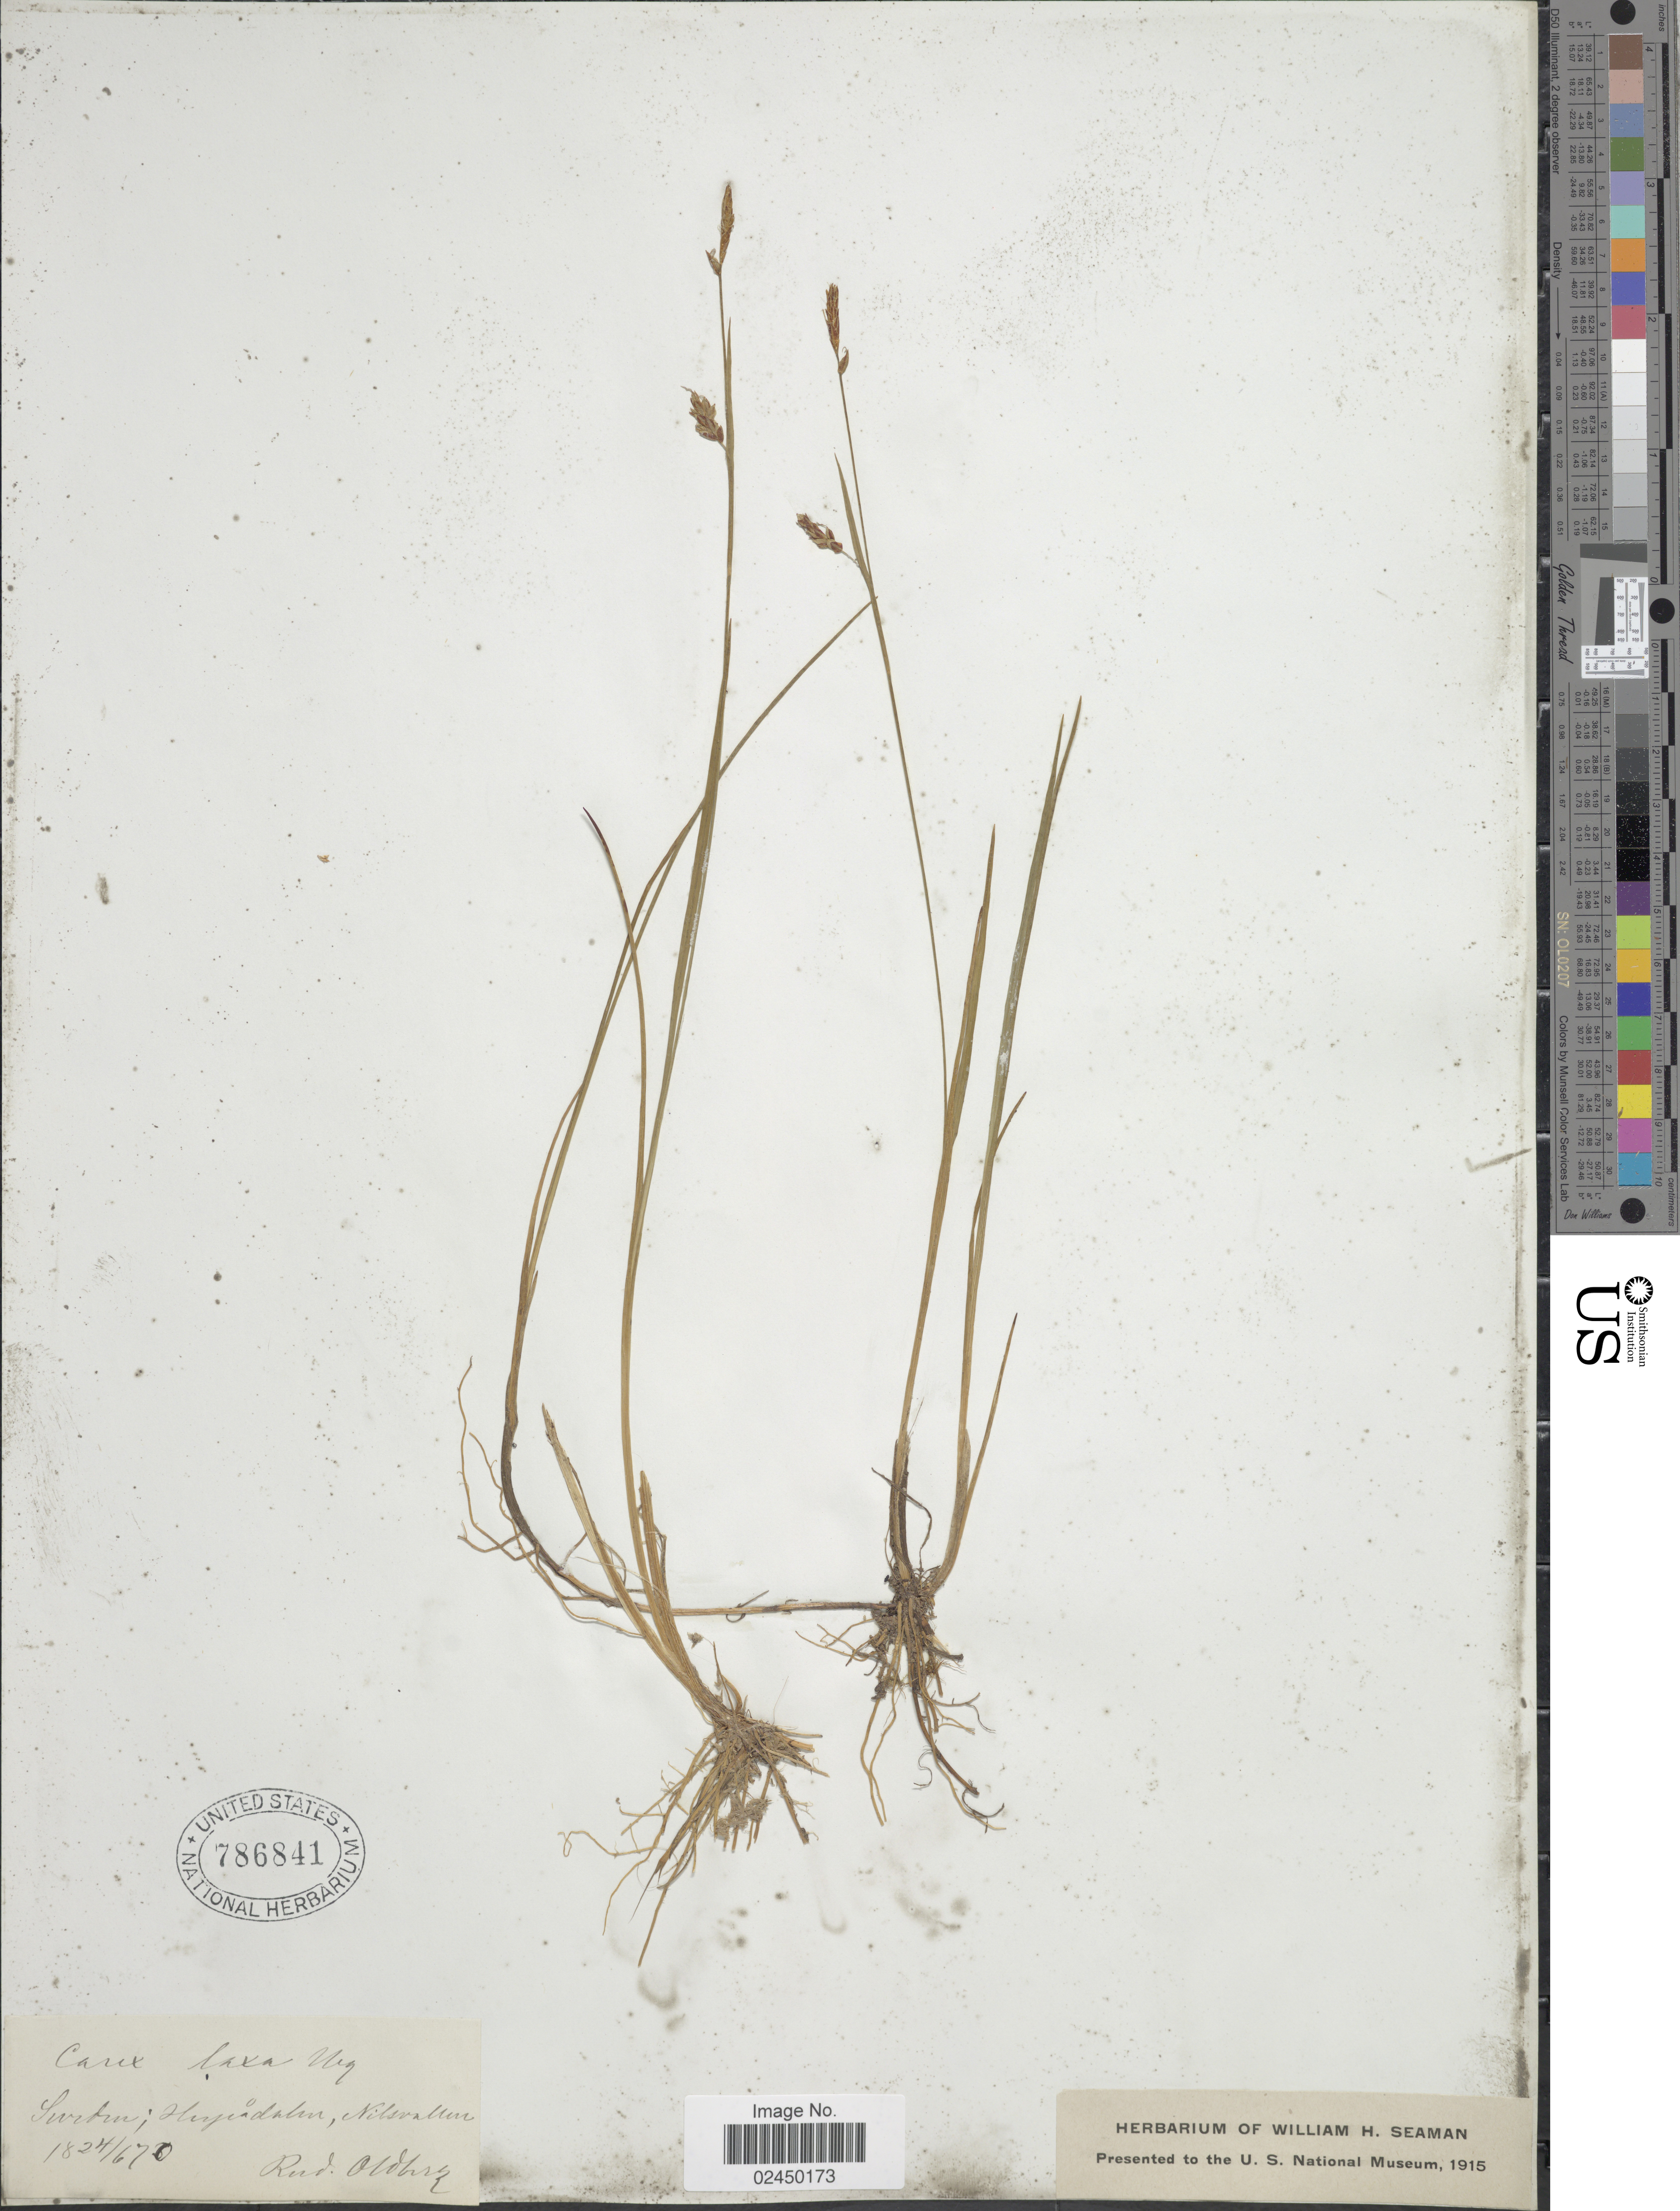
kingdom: Plantae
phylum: Tracheophyta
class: Liliopsida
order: Poales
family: Cyperaceae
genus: Carex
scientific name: Carex laxa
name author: Wahlenb.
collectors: R. Oldburg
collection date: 1870-06-24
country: Sweden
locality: Hirzådalen, Nilsvallum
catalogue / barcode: US 786841